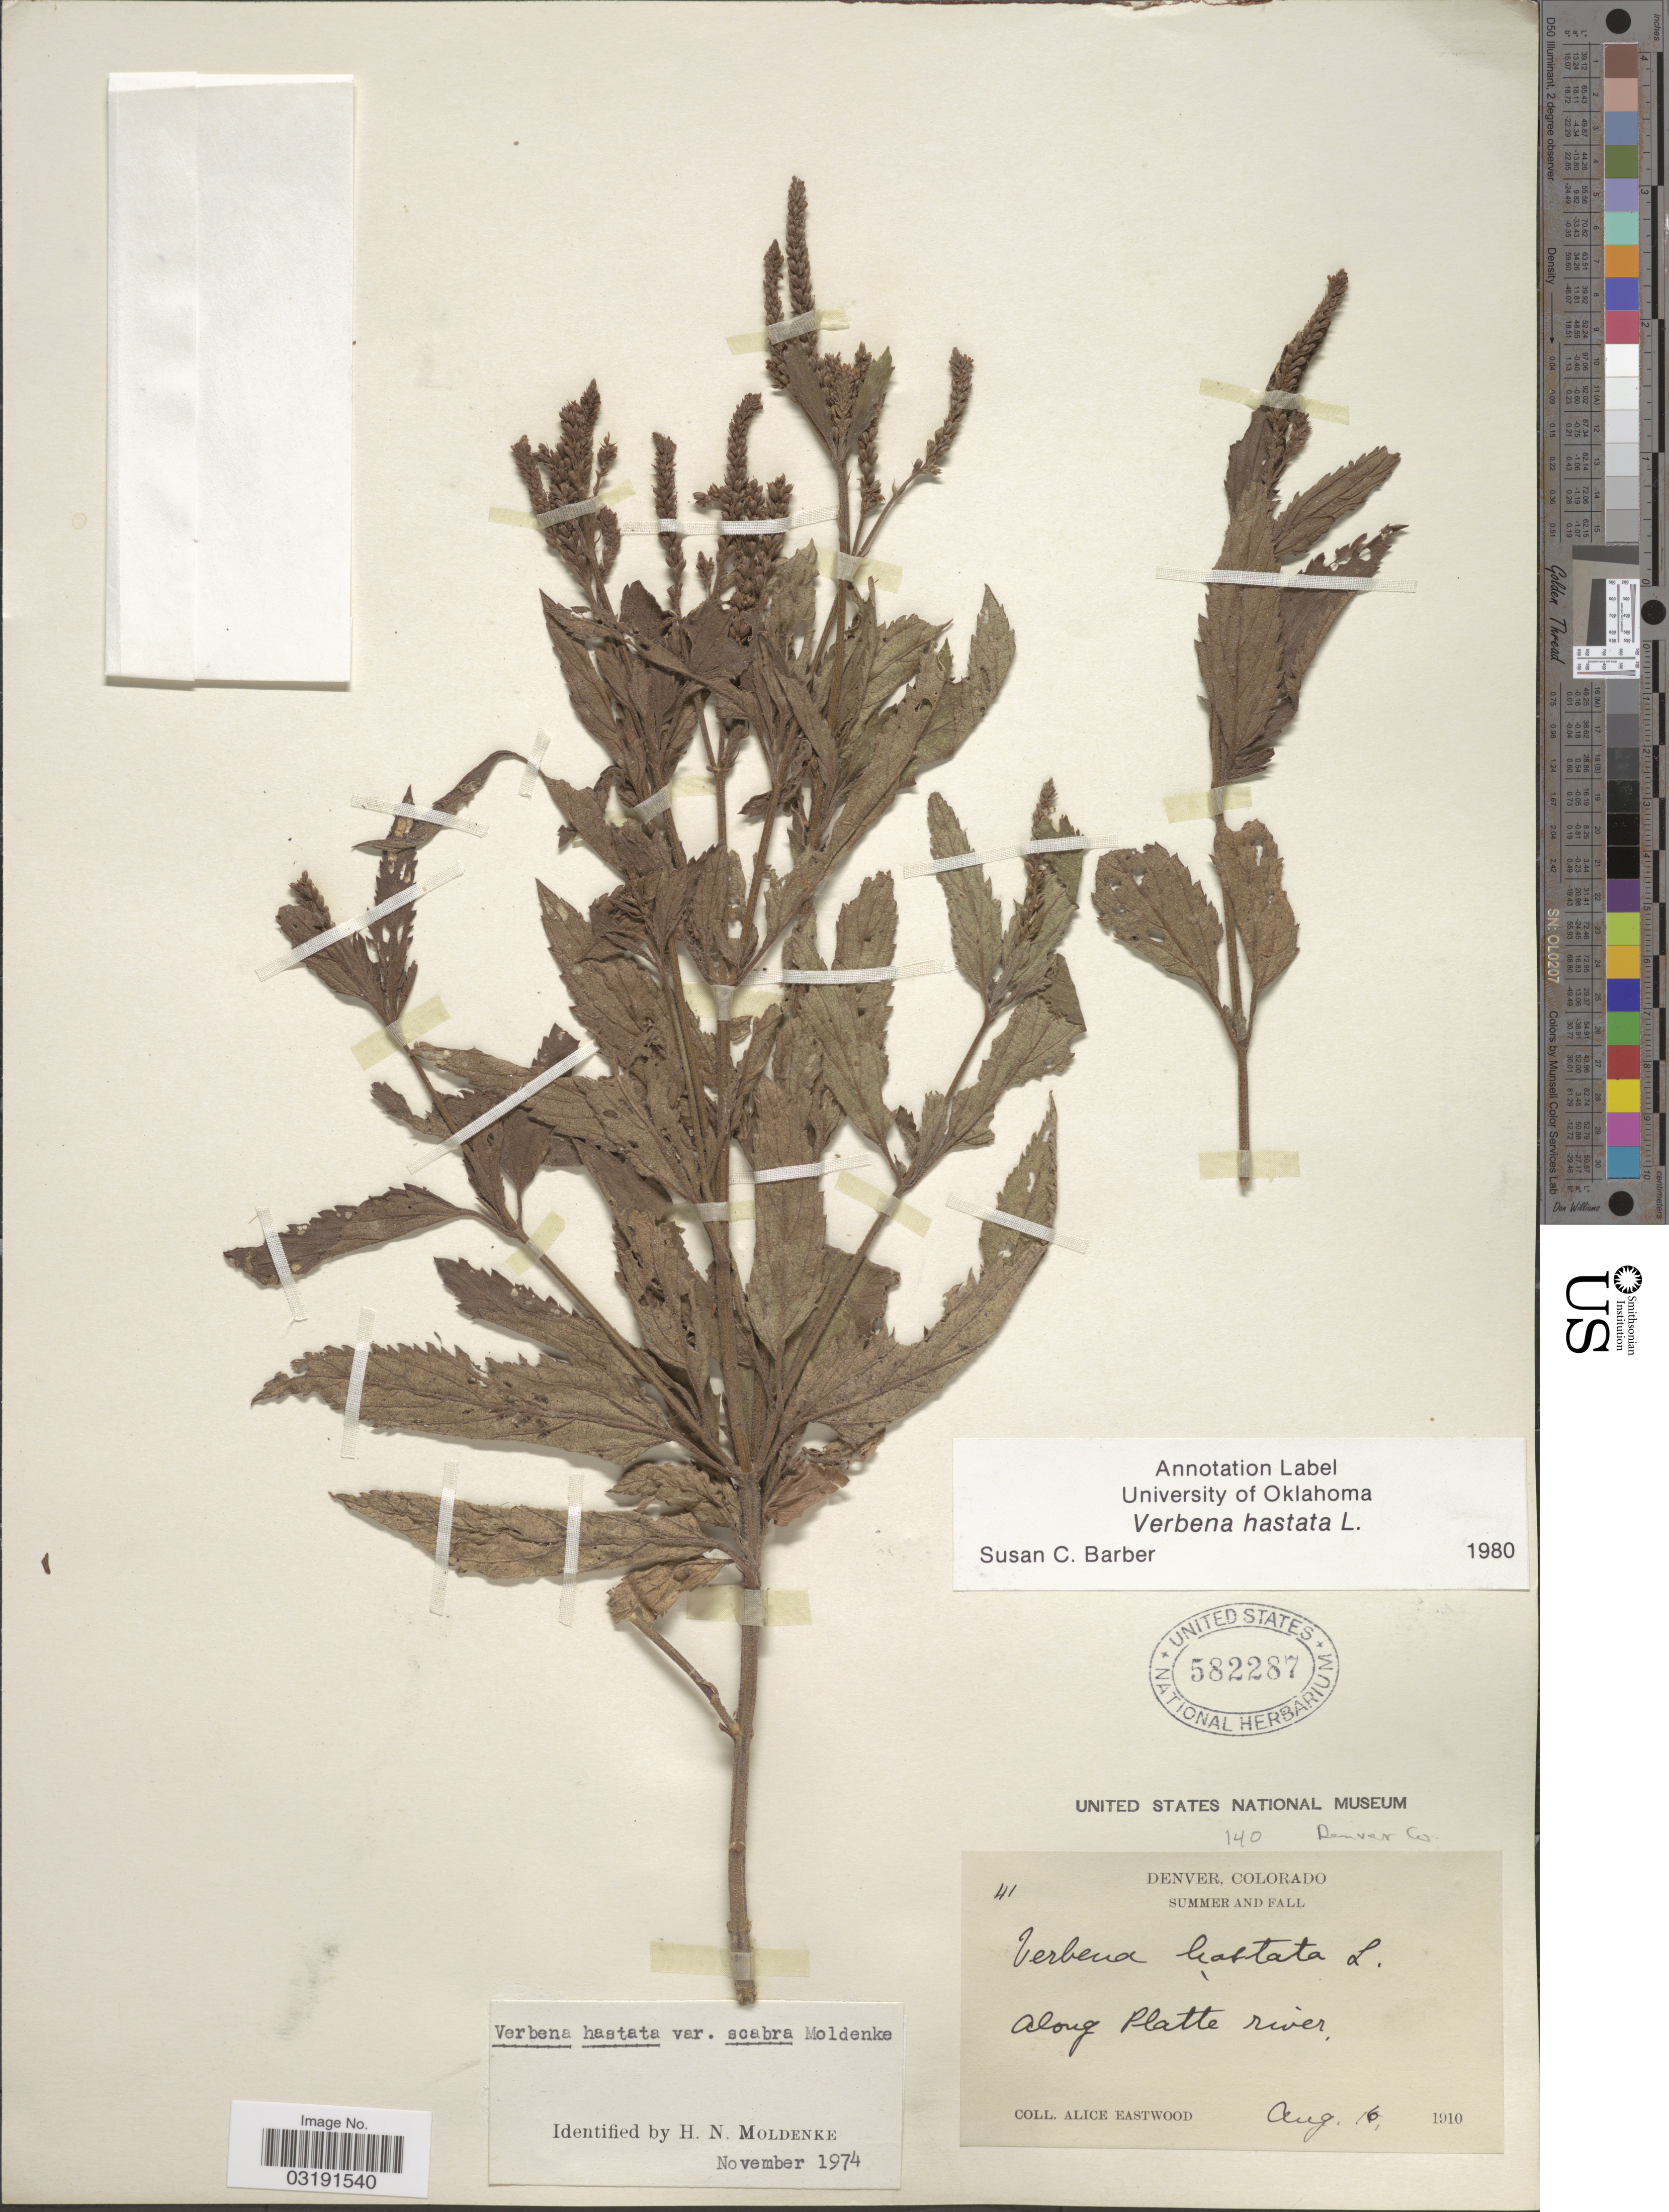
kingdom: Plantae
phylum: Tracheophyta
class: Magnoliopsida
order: Lamiales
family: Verbenaceae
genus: Verbena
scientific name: Verbena hastata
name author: L.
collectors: A. Eastwood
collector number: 41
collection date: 1910-08-16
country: United States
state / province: Colorado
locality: Denver, Denver Co., Along Platte river.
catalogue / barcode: US 582287